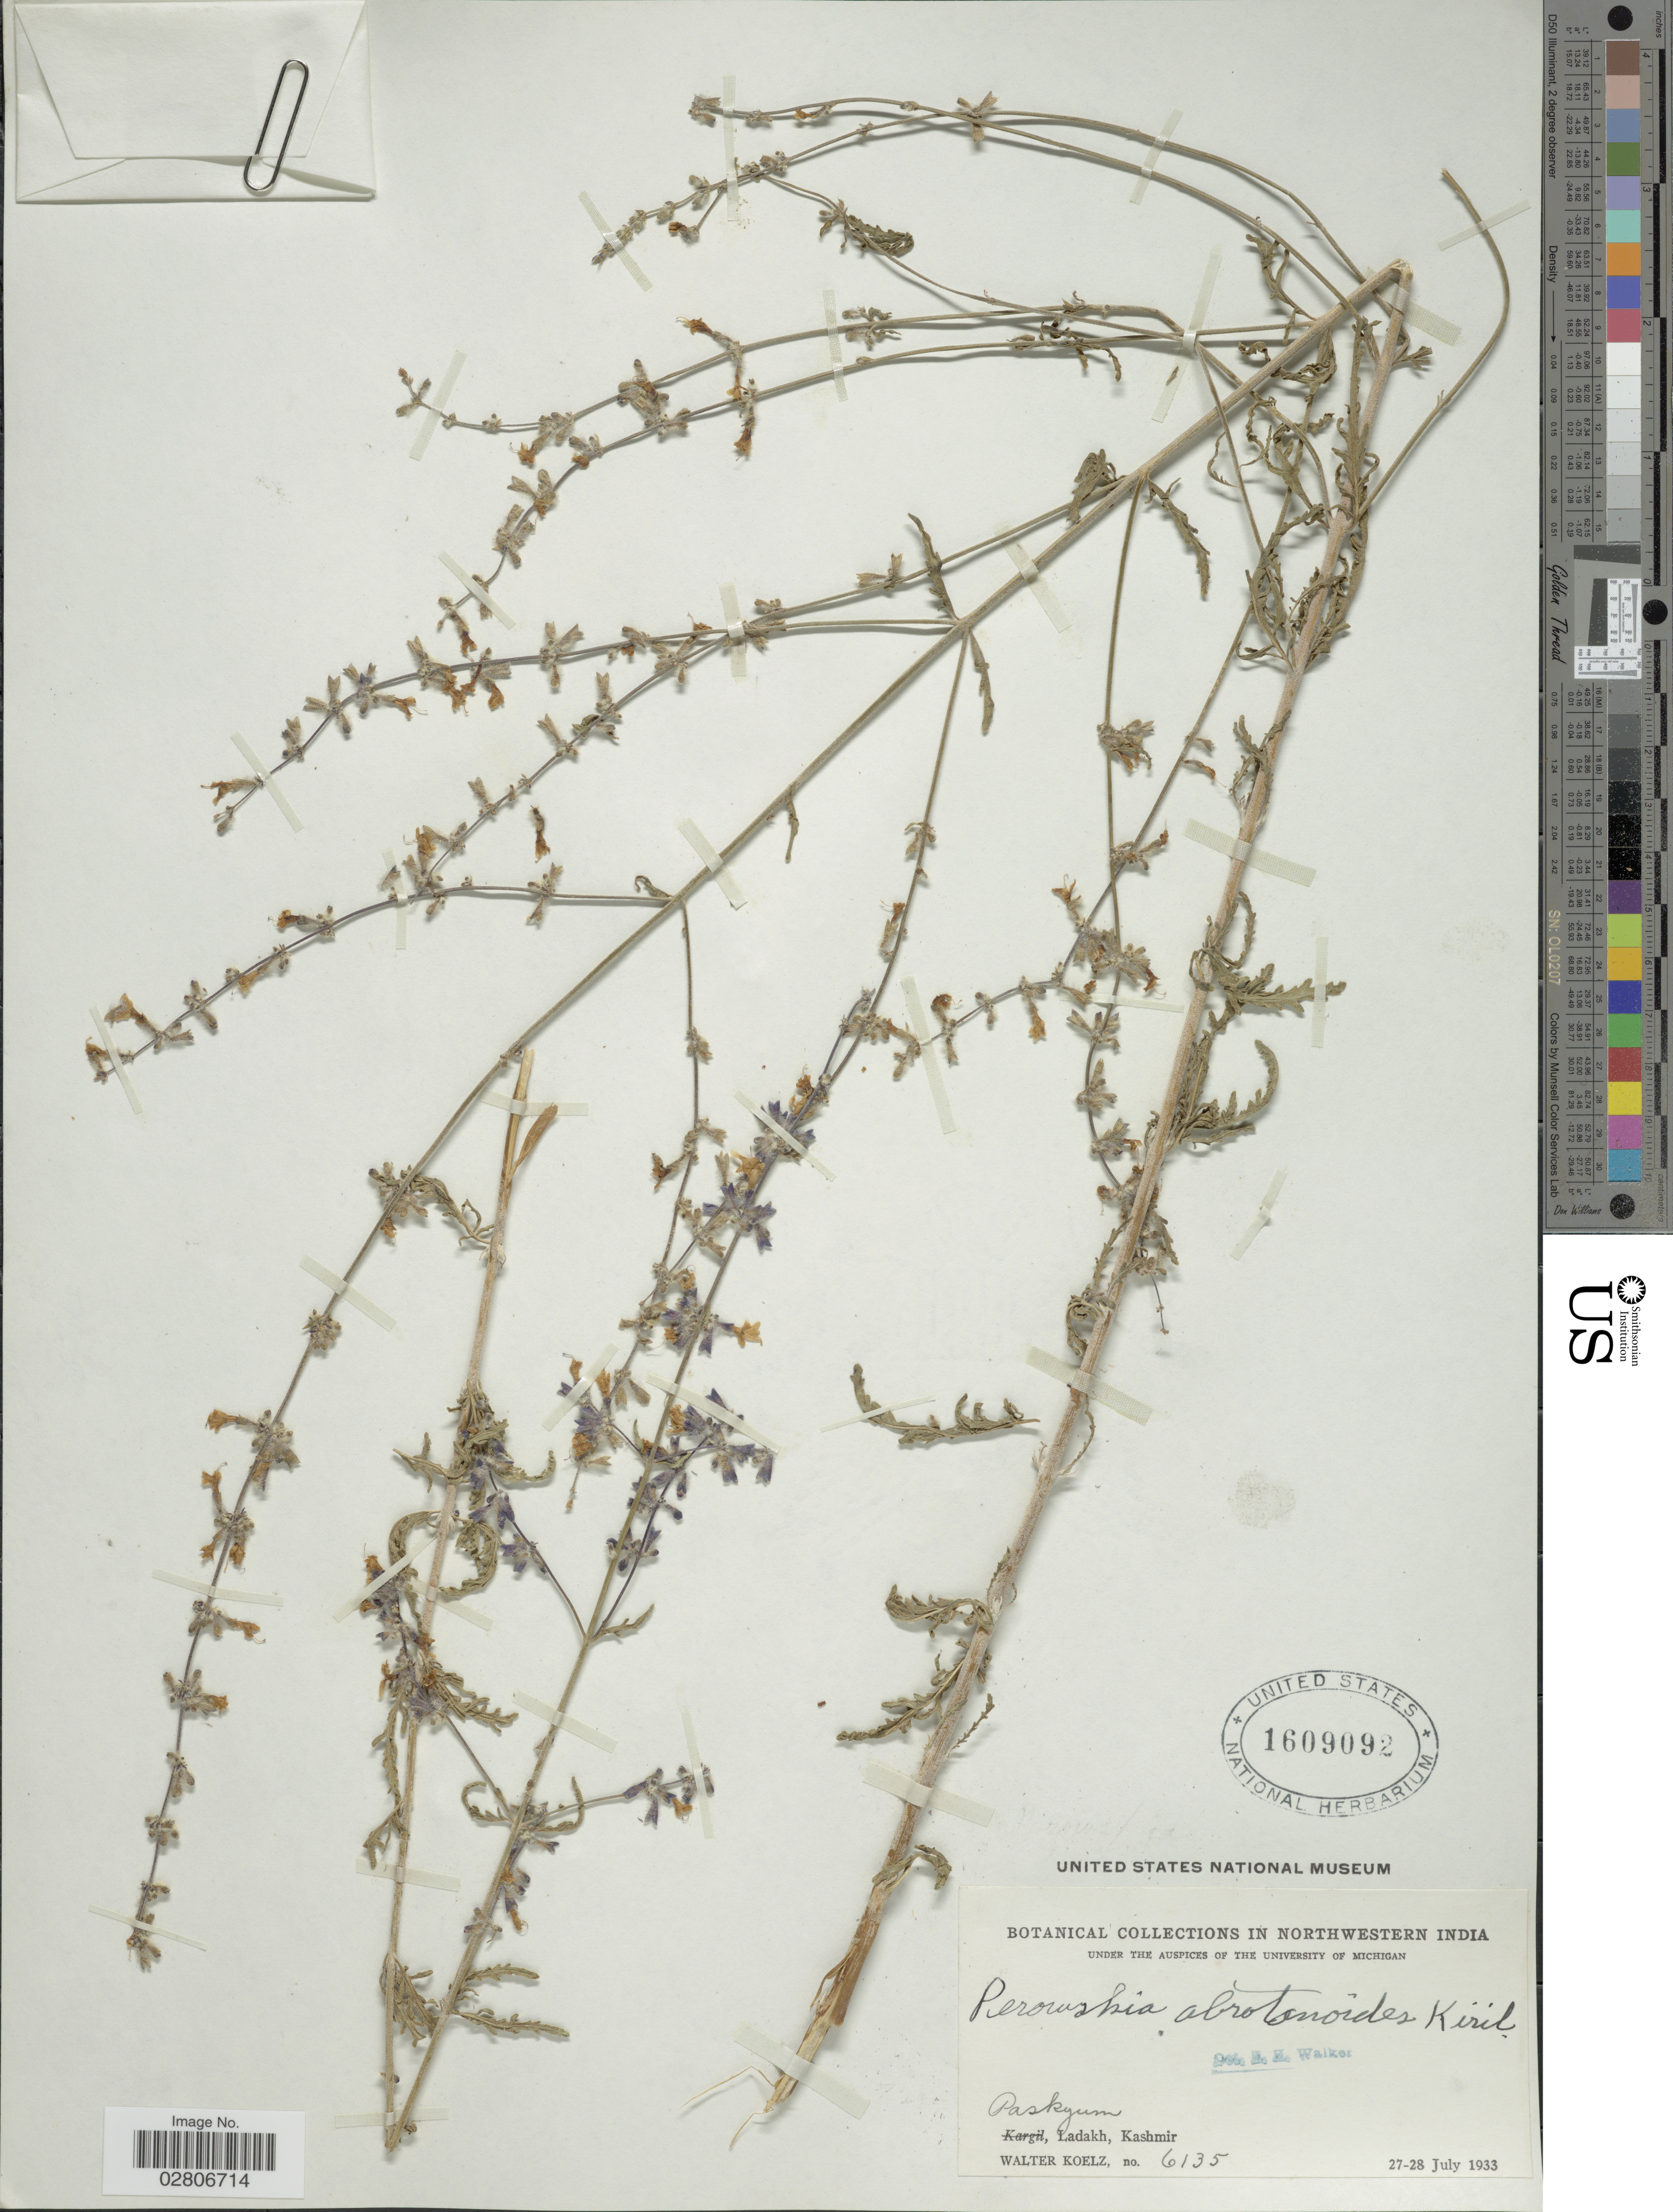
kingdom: Plantae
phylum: Tracheophyta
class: Magnoliopsida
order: Lamiales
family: Lamiaceae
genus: Perovskia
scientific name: Perovskia abrotanoides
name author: Kar.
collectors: W. N. Koelz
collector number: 6135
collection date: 1933-07-27/1933-07-28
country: India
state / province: Ladakh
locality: Northwestern India. Paskyum, Ladakh, Kashmir.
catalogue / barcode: US 1609092